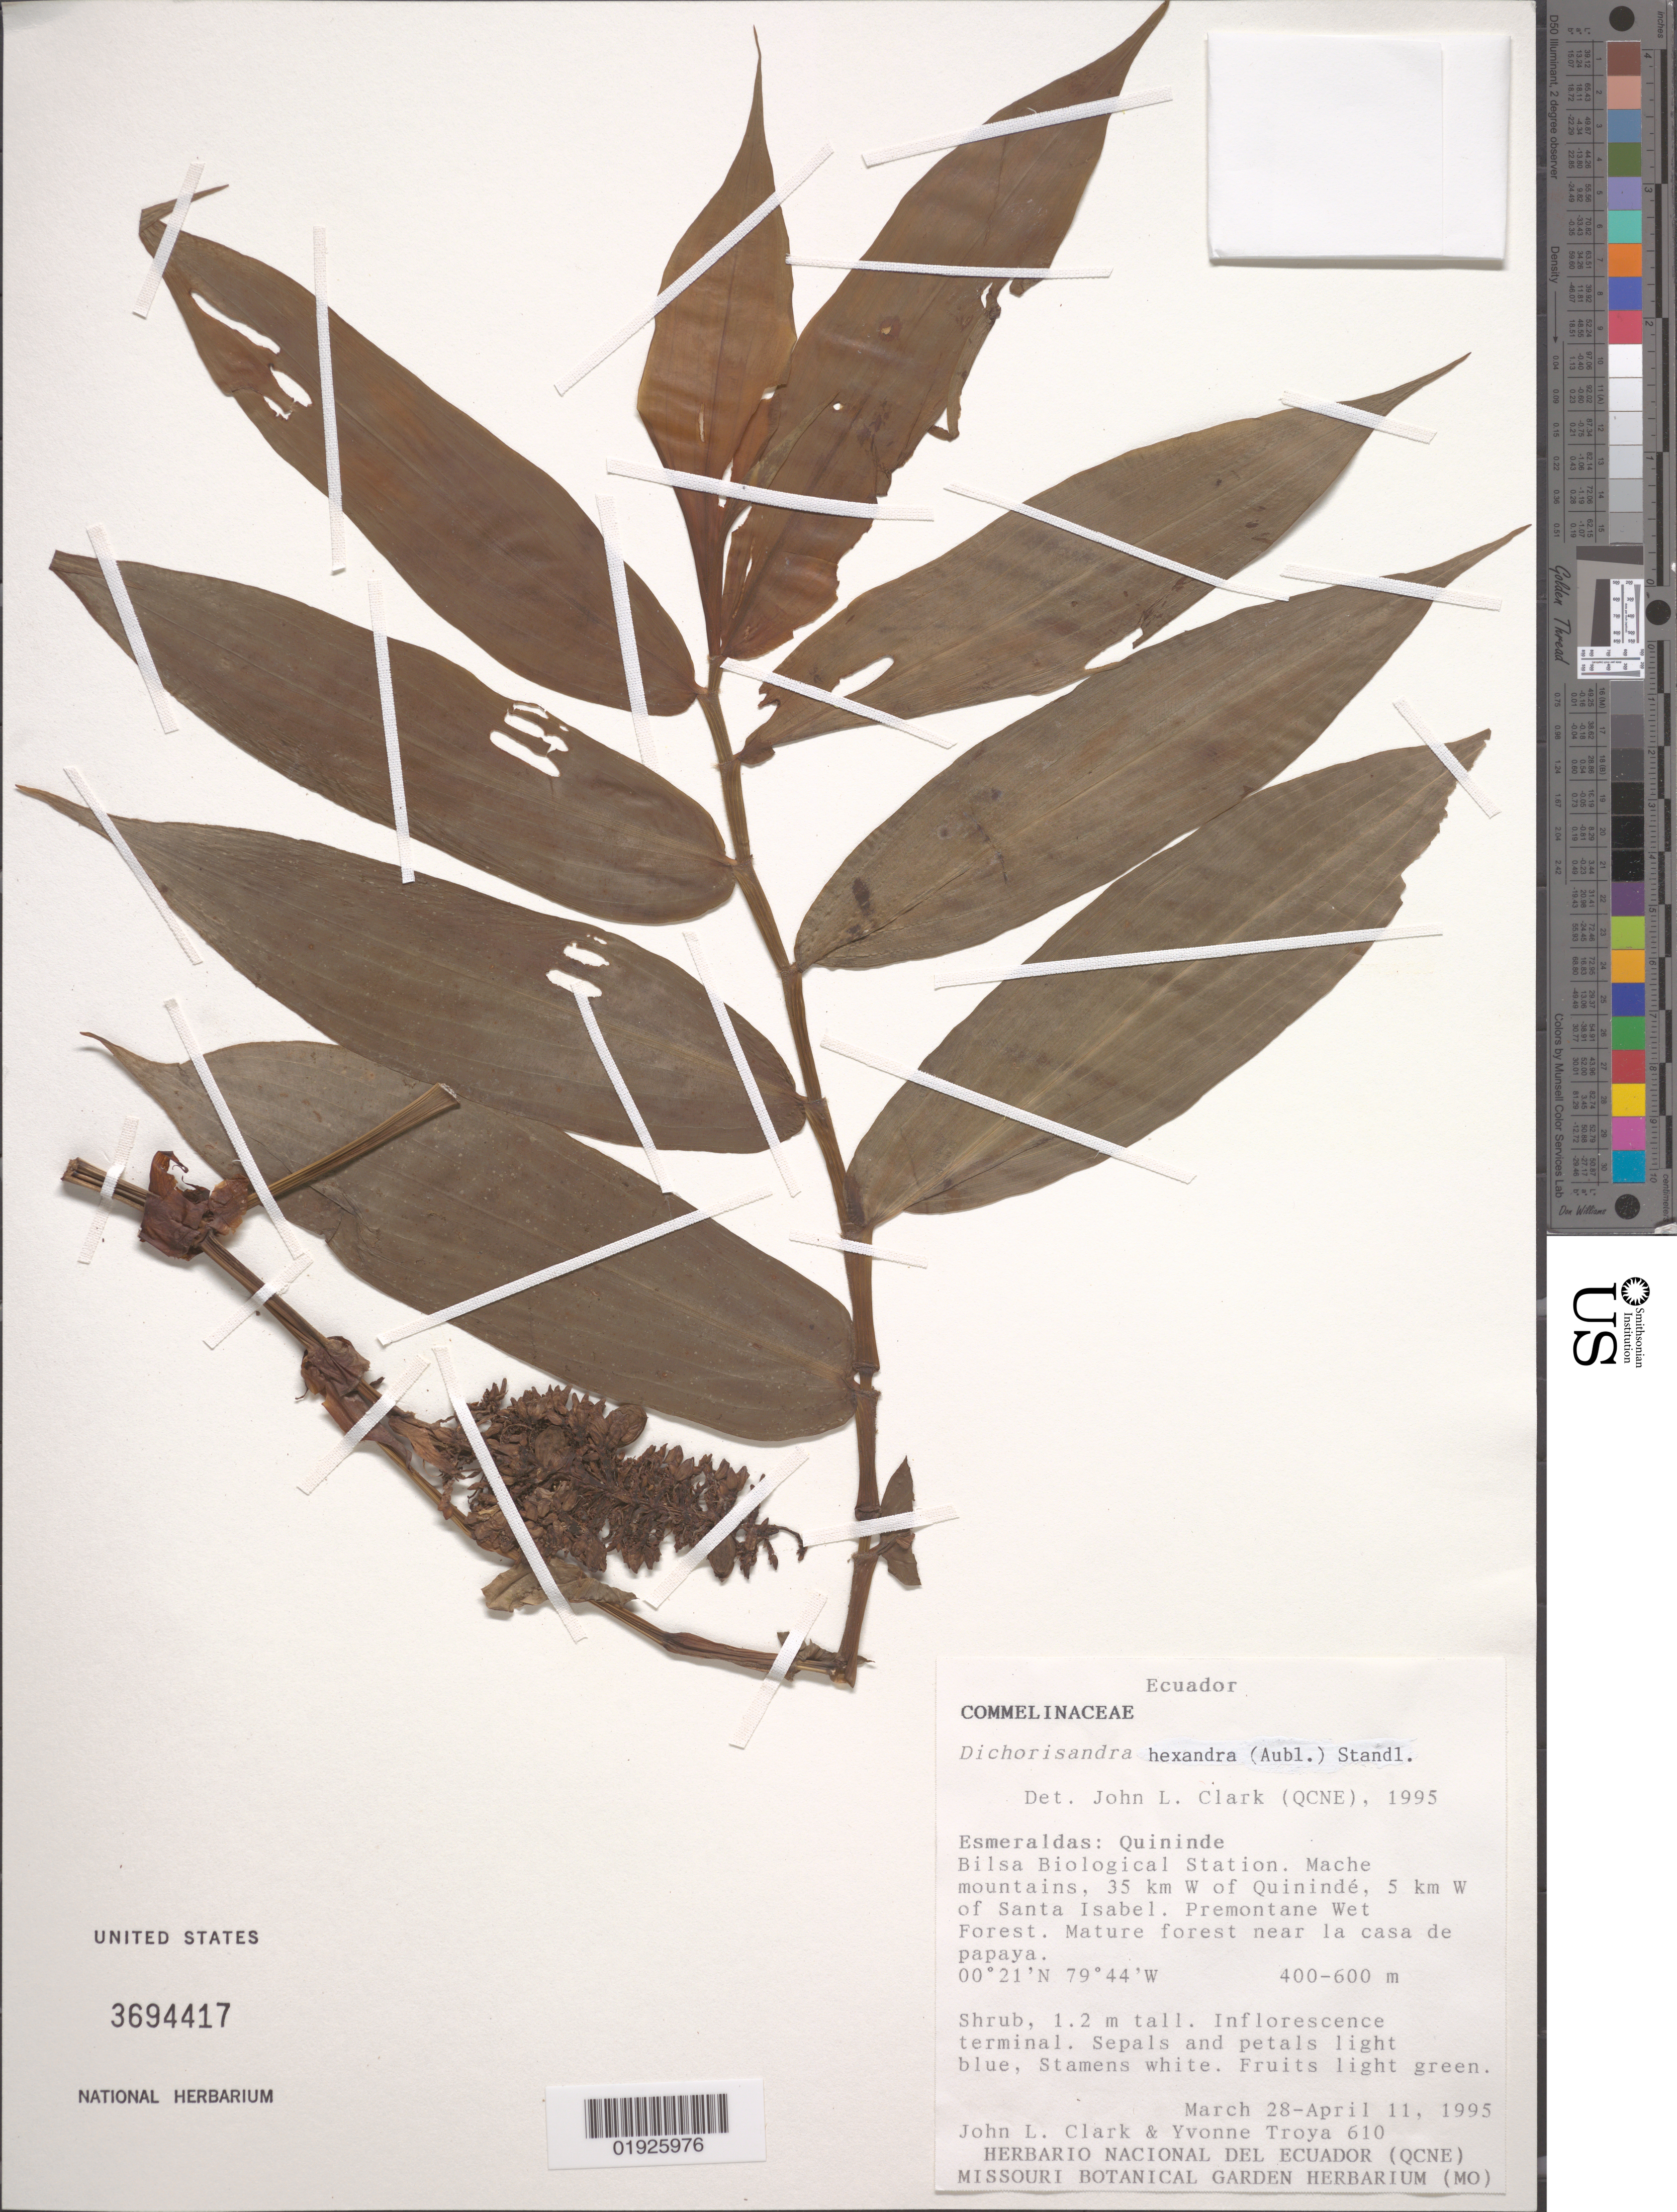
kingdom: Plantae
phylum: Tracheophyta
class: Liliopsida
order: Commelinales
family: Commelinaceae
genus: Dichorisandra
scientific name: Dichorisandra hexandra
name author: (Aubl.) Standl.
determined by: Clark, J. L., (SEL), The Marie Selby Botanical Garden (UNITED STATES)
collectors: J. L. Clark & Y. Troya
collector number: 610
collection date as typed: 28 Mar 1995 to 11 Apr 1995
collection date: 1995-03-28/1995-04-11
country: Ecuador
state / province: Esmeraldas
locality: Quininde Cantón: Bilsa Biological Station. Mache mountains, 35 km W of Quinindé, 5 km W of Santa Isabel. Near la casa de papaya.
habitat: Premontane wet forest. Mature forest.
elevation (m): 400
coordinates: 00 21 N, 79 44 W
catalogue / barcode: US 3694417